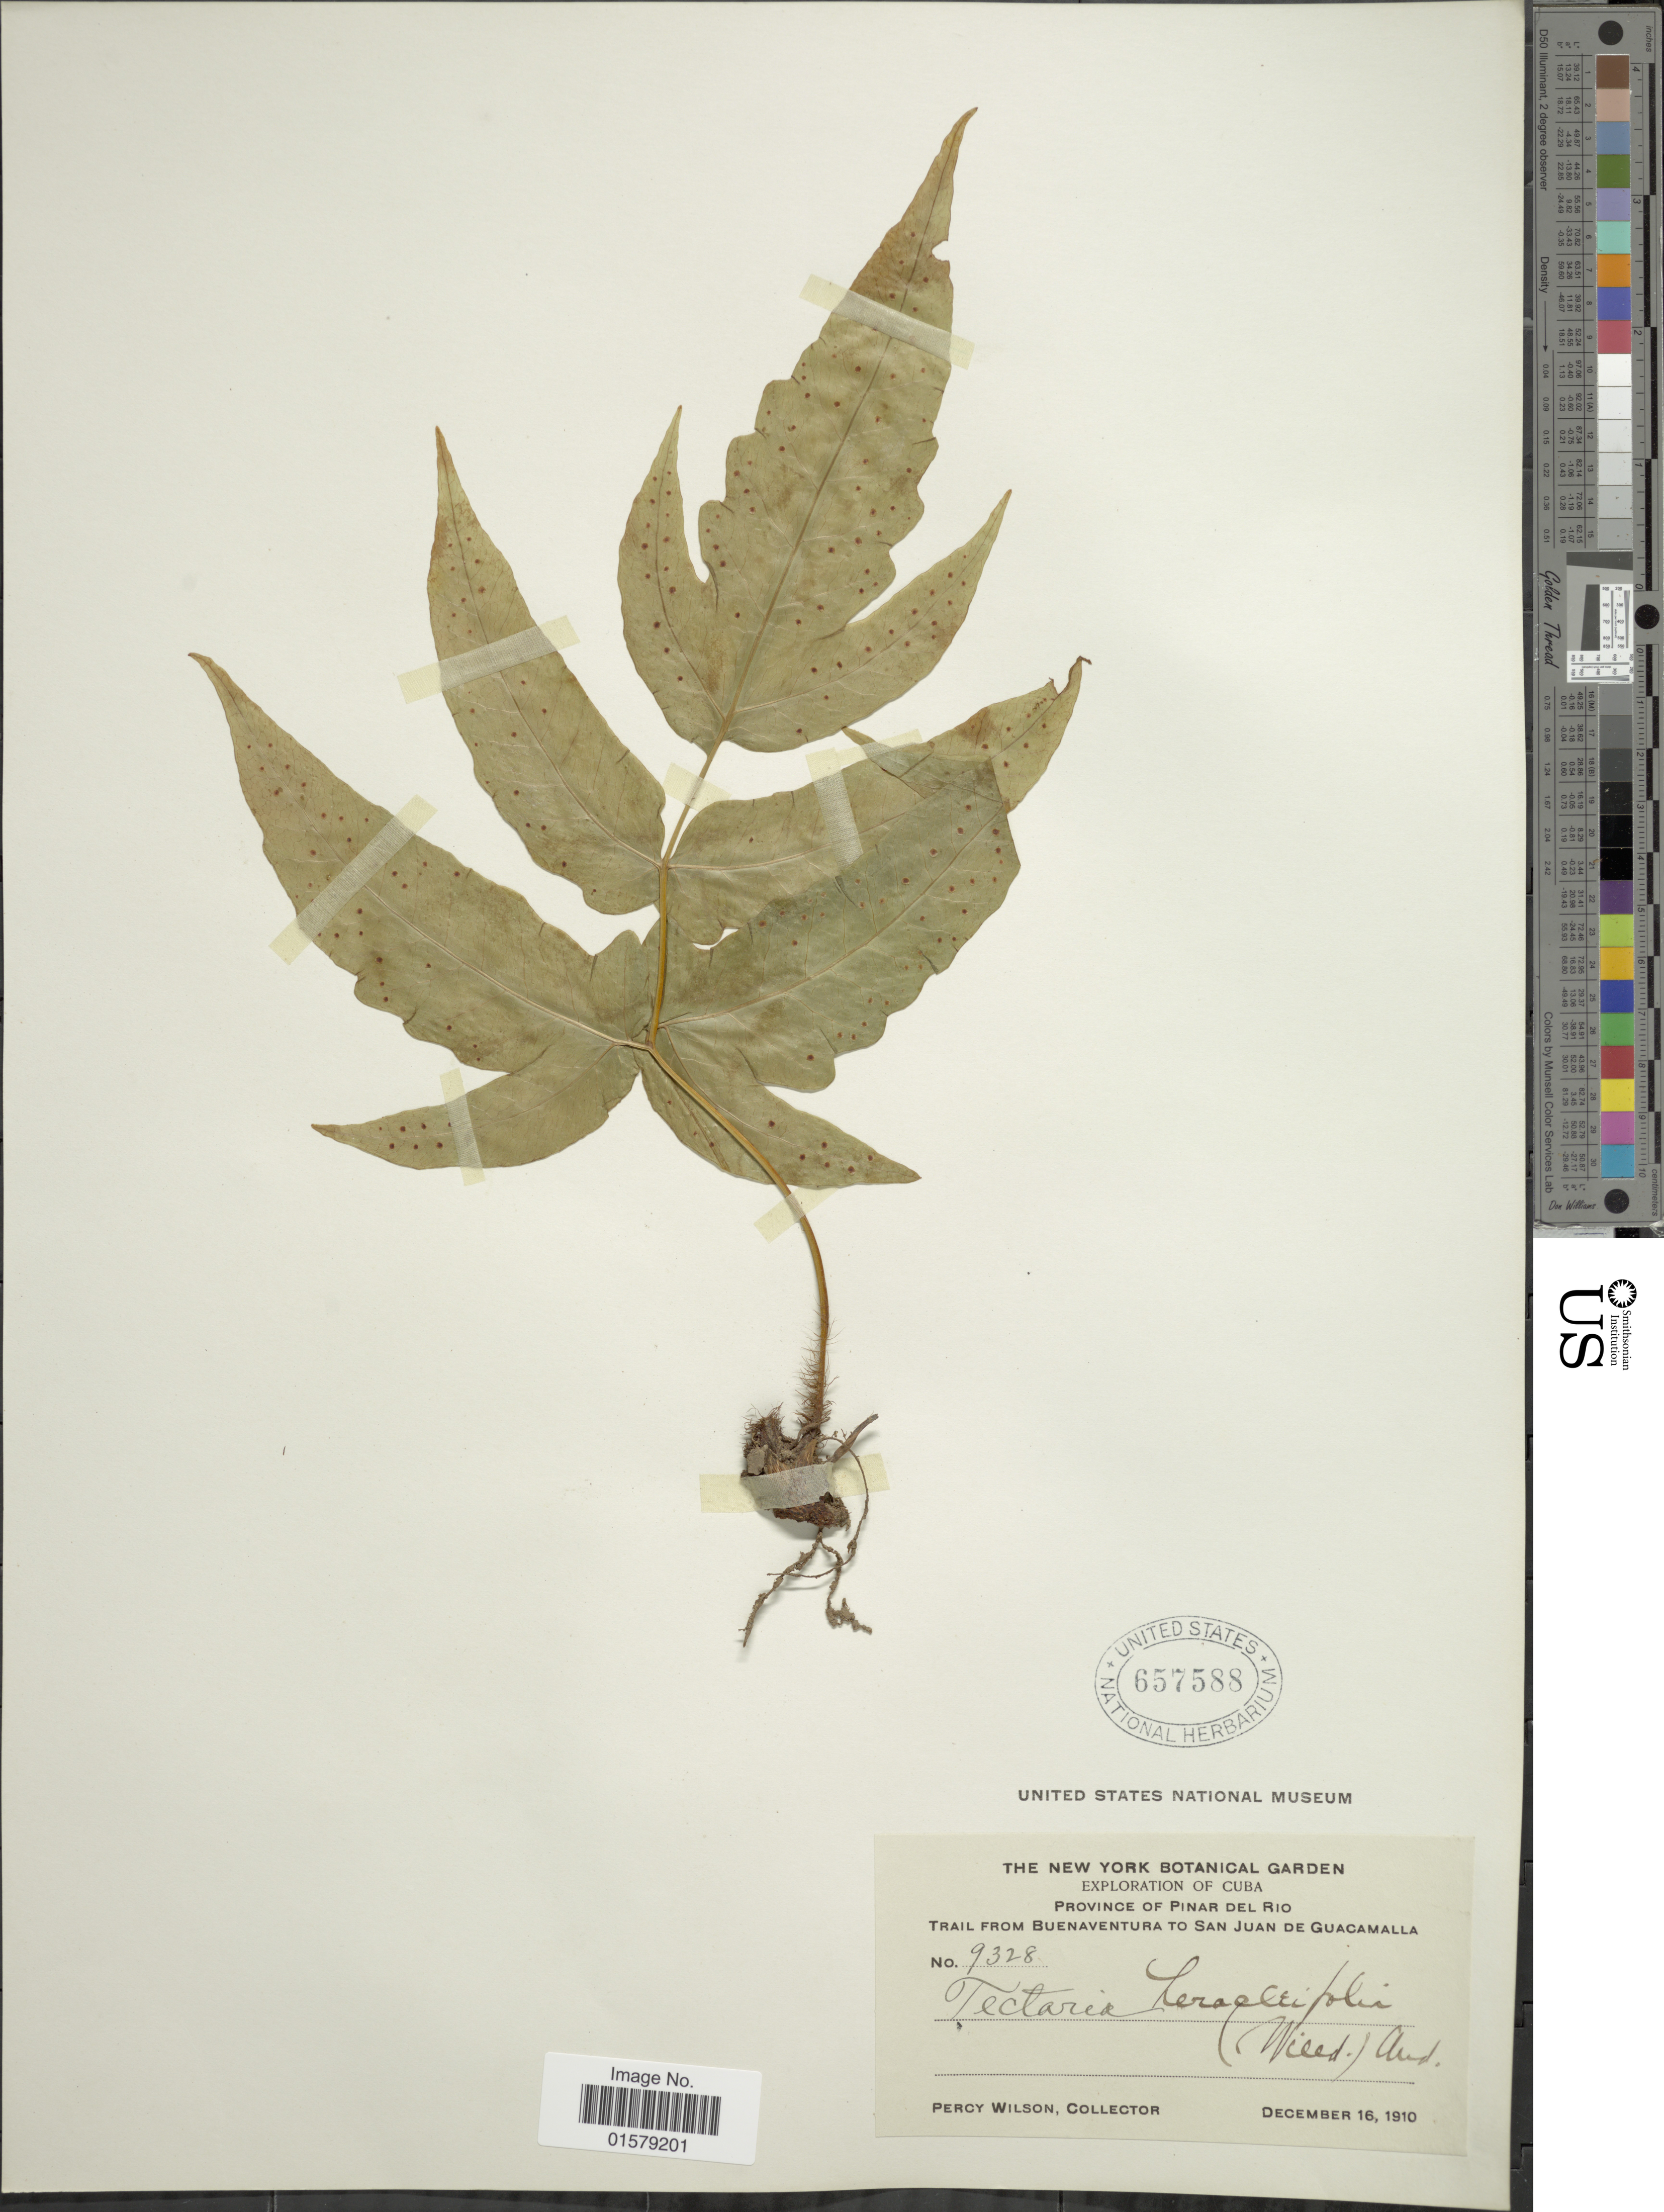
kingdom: Plantae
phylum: Tracheophyta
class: Polypodiopsida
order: Polypodiales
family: Tectariaceae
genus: Tectaria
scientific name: Tectaria heracleifolia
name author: (Willd.) Underw.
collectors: P. Wilson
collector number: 9328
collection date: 1910-12-16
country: Cuba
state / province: Pinar del Río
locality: Trail from Buenaventura to San Juan de Guacamalla.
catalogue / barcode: US 657588